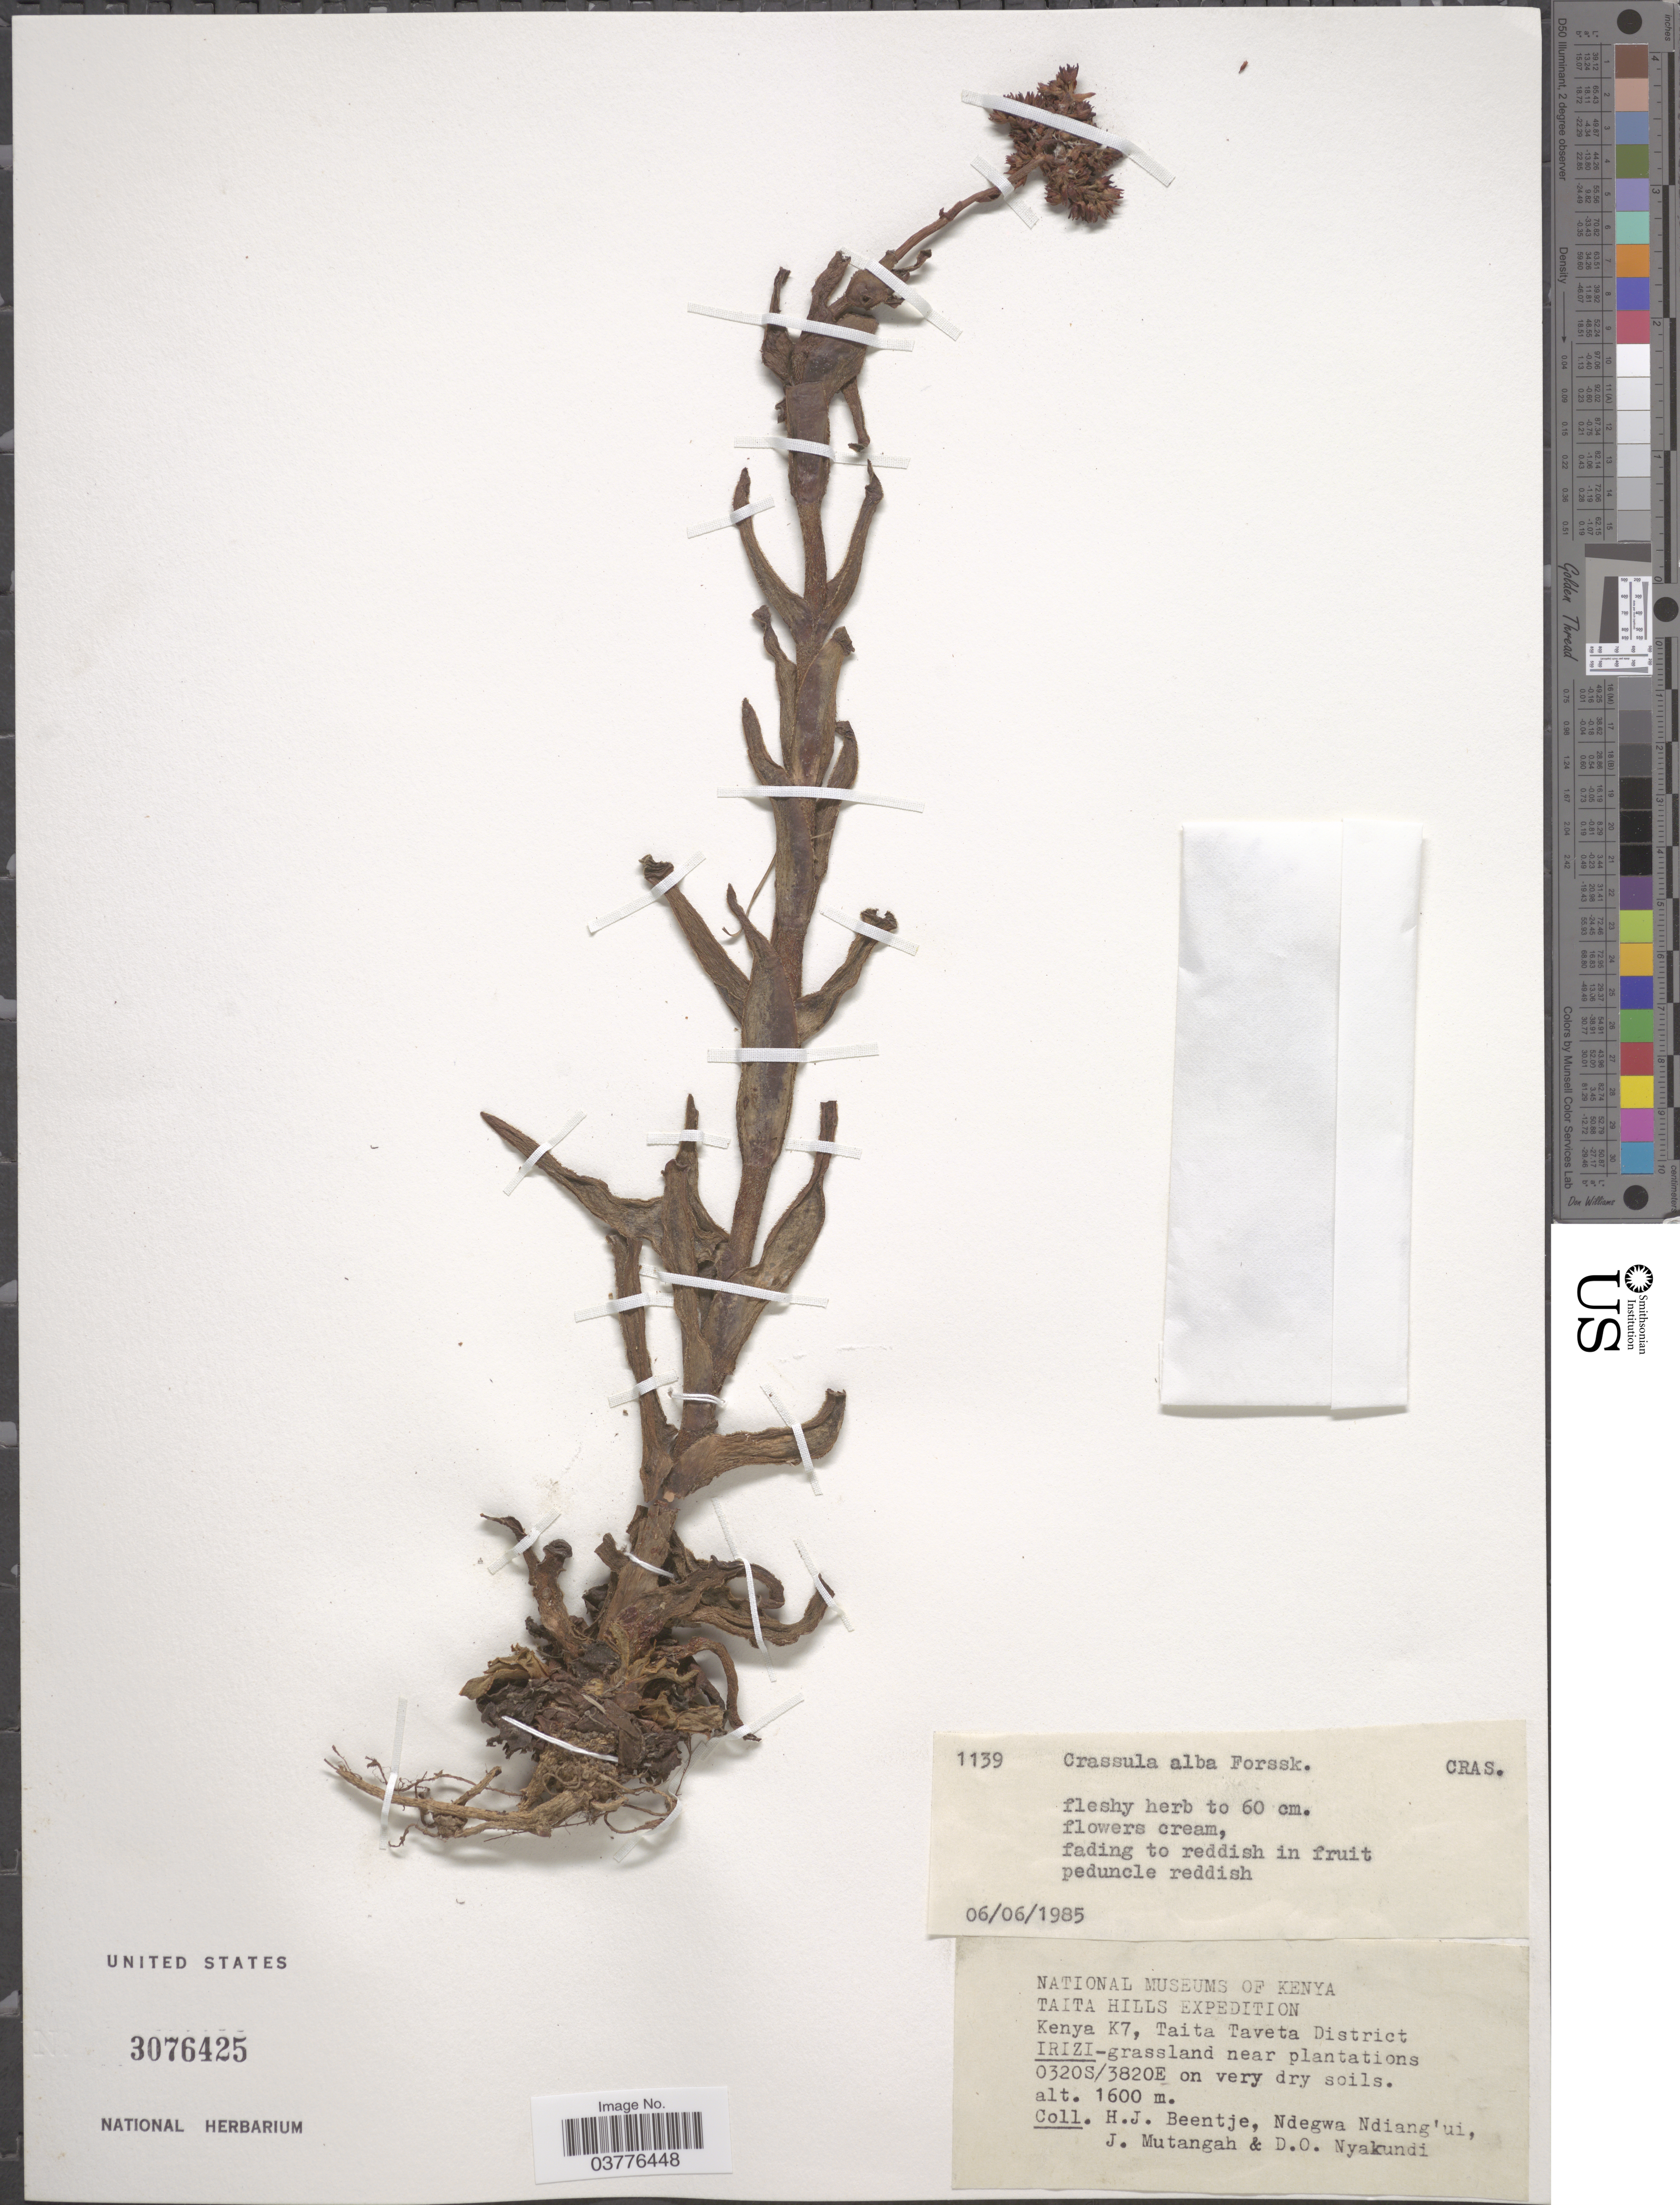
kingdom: Plantae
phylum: Tracheophyta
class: Magnoliopsida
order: Saxifragales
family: Crassulaceae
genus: Crassula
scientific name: Crassula alba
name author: Forssk.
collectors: H. J. Beentje, Ndegwa Ndiang'ui, J. Mutangah & D. Nyakundi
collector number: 1139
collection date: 1985-06-06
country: Kenya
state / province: Taita Taveta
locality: K7, Taita-Taveta District.. Irizi-grassland near plantations.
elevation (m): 1600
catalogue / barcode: US 3076425